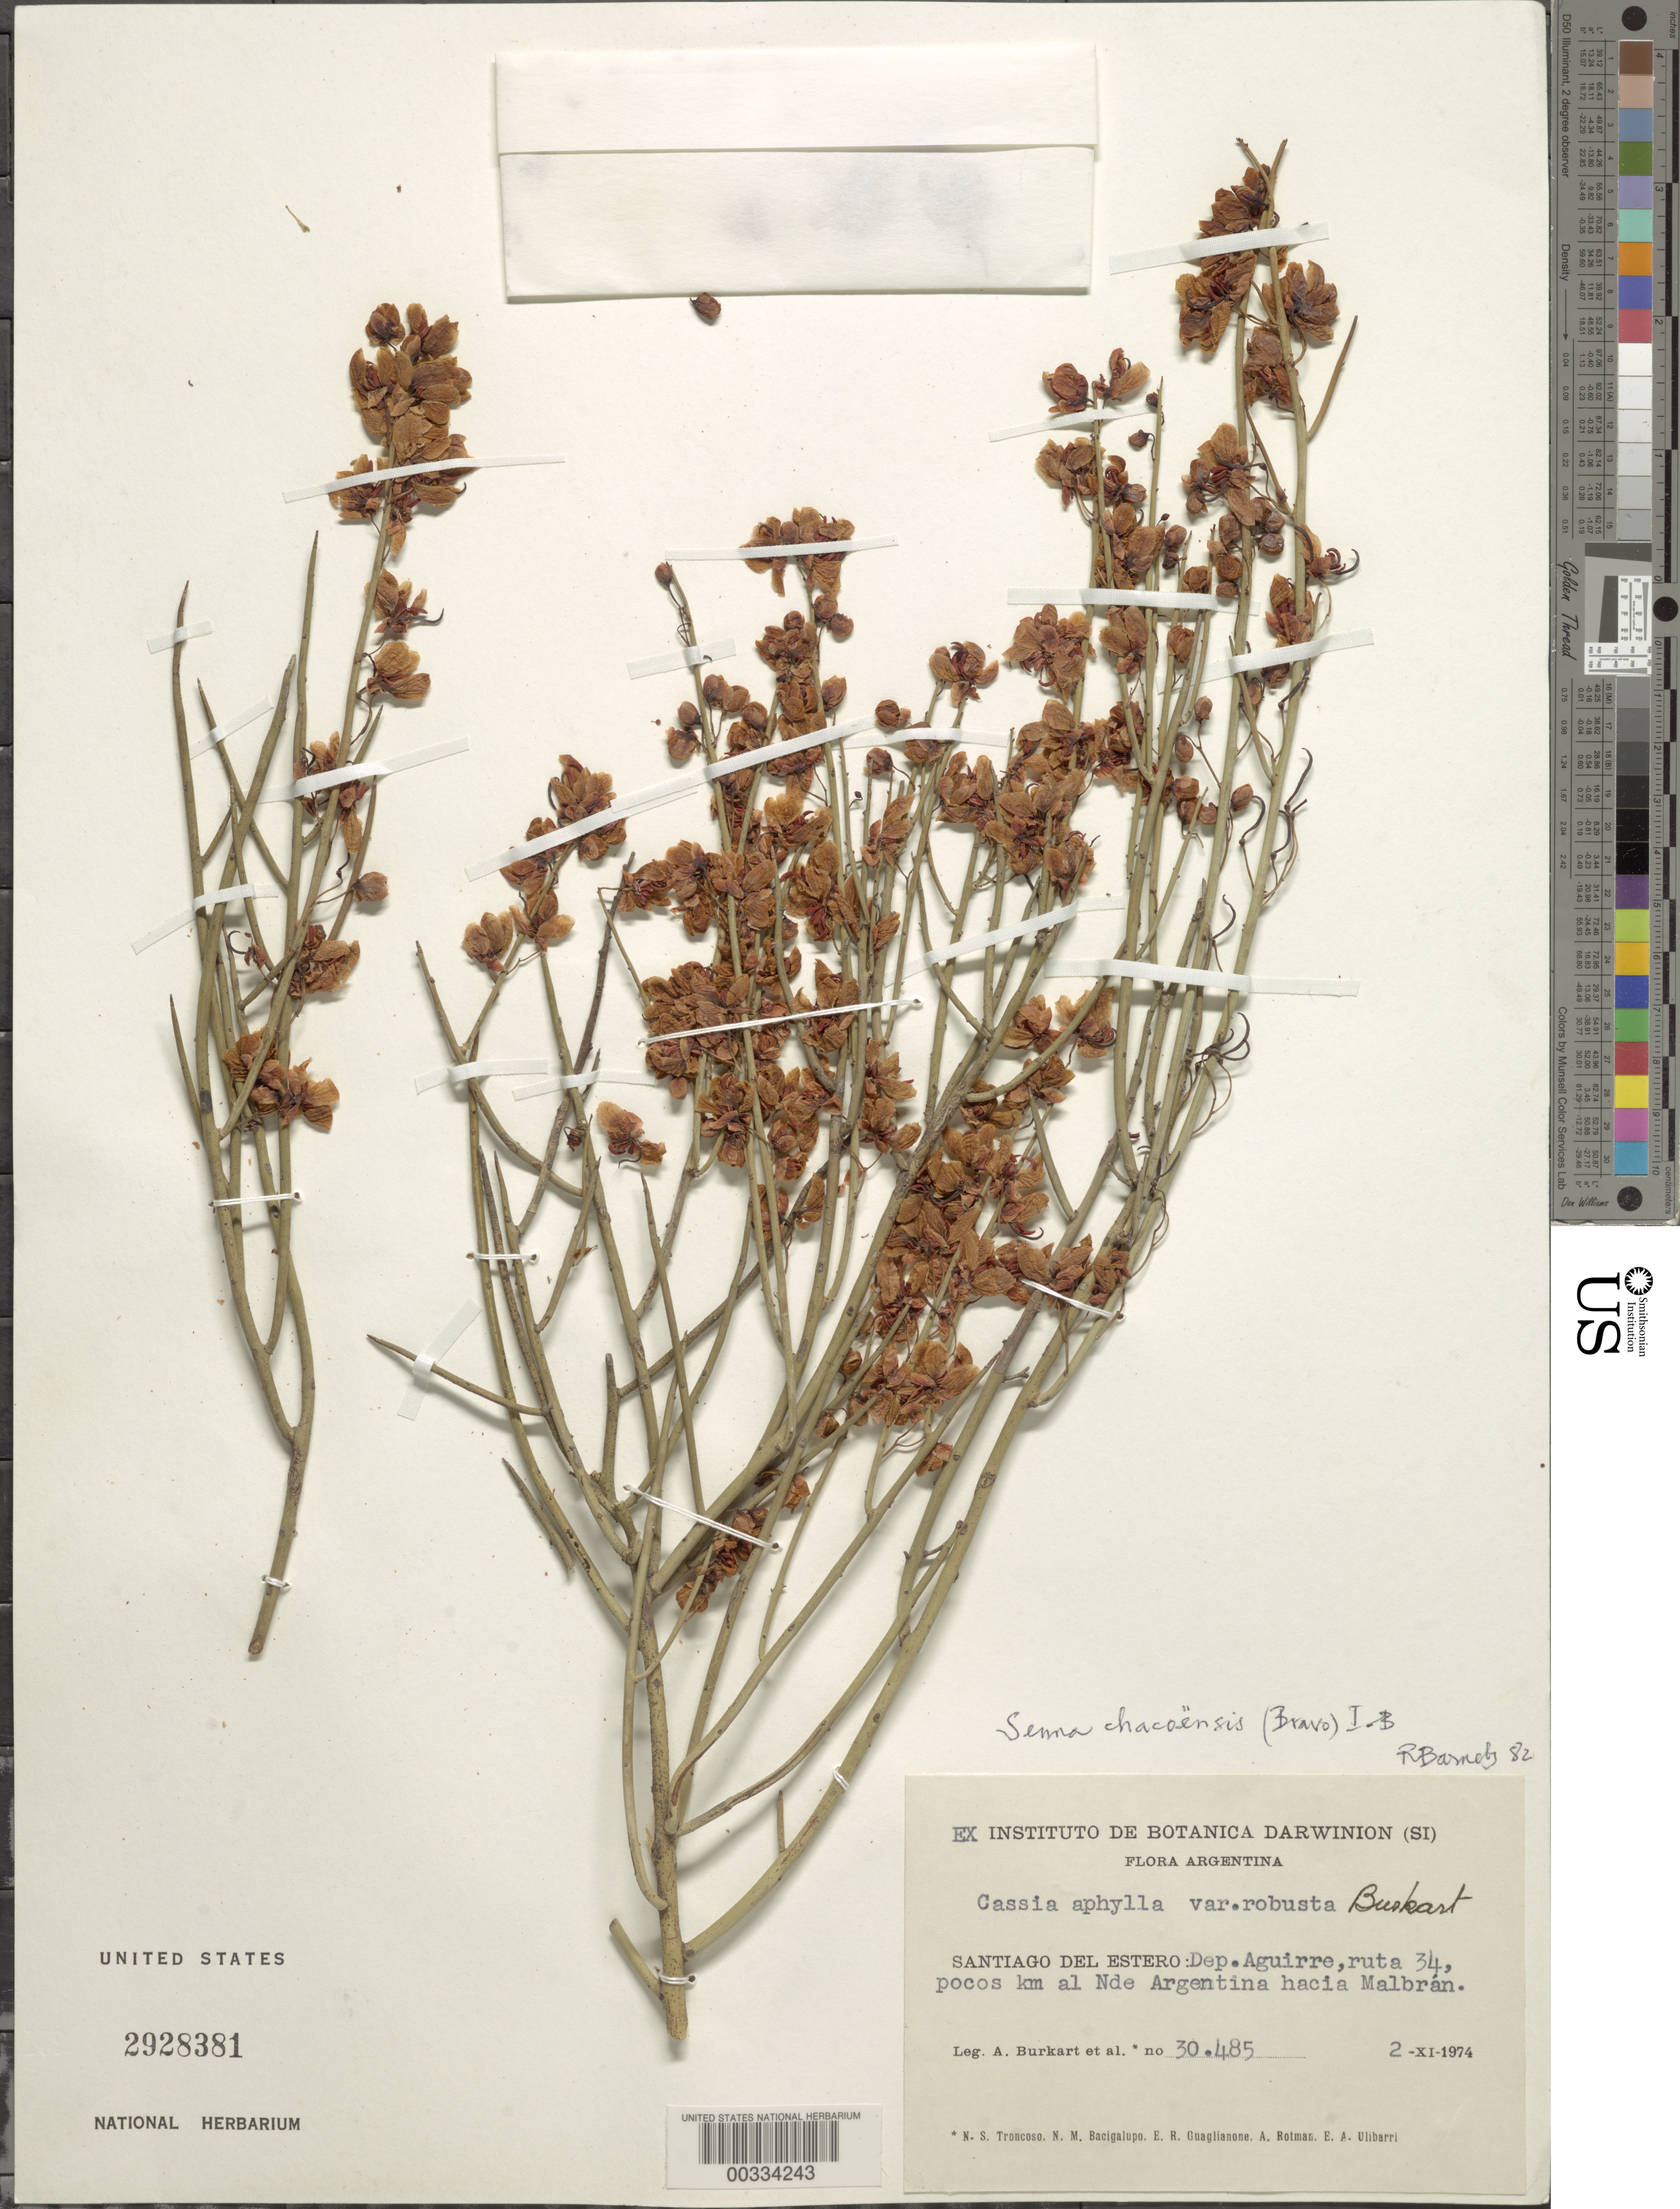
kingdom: Plantae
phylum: Tracheophyta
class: Magnoliopsida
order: Fabales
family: Fabaceae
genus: Senna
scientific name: Senna chacoensis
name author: (L. Bravo) H.S. Irwin & Barneby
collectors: A. E. Burkart, N. Troncoso, N. M. Bacigalupo, E. R. Guaglianone, A. D. Rotman & E. A. Ulibarri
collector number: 30485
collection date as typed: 02 Nov 1974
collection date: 1974-11-02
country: Argentina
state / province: Santiago del Estero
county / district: Aguirre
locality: Route 34, few km N towards Malbran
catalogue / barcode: US 2928381